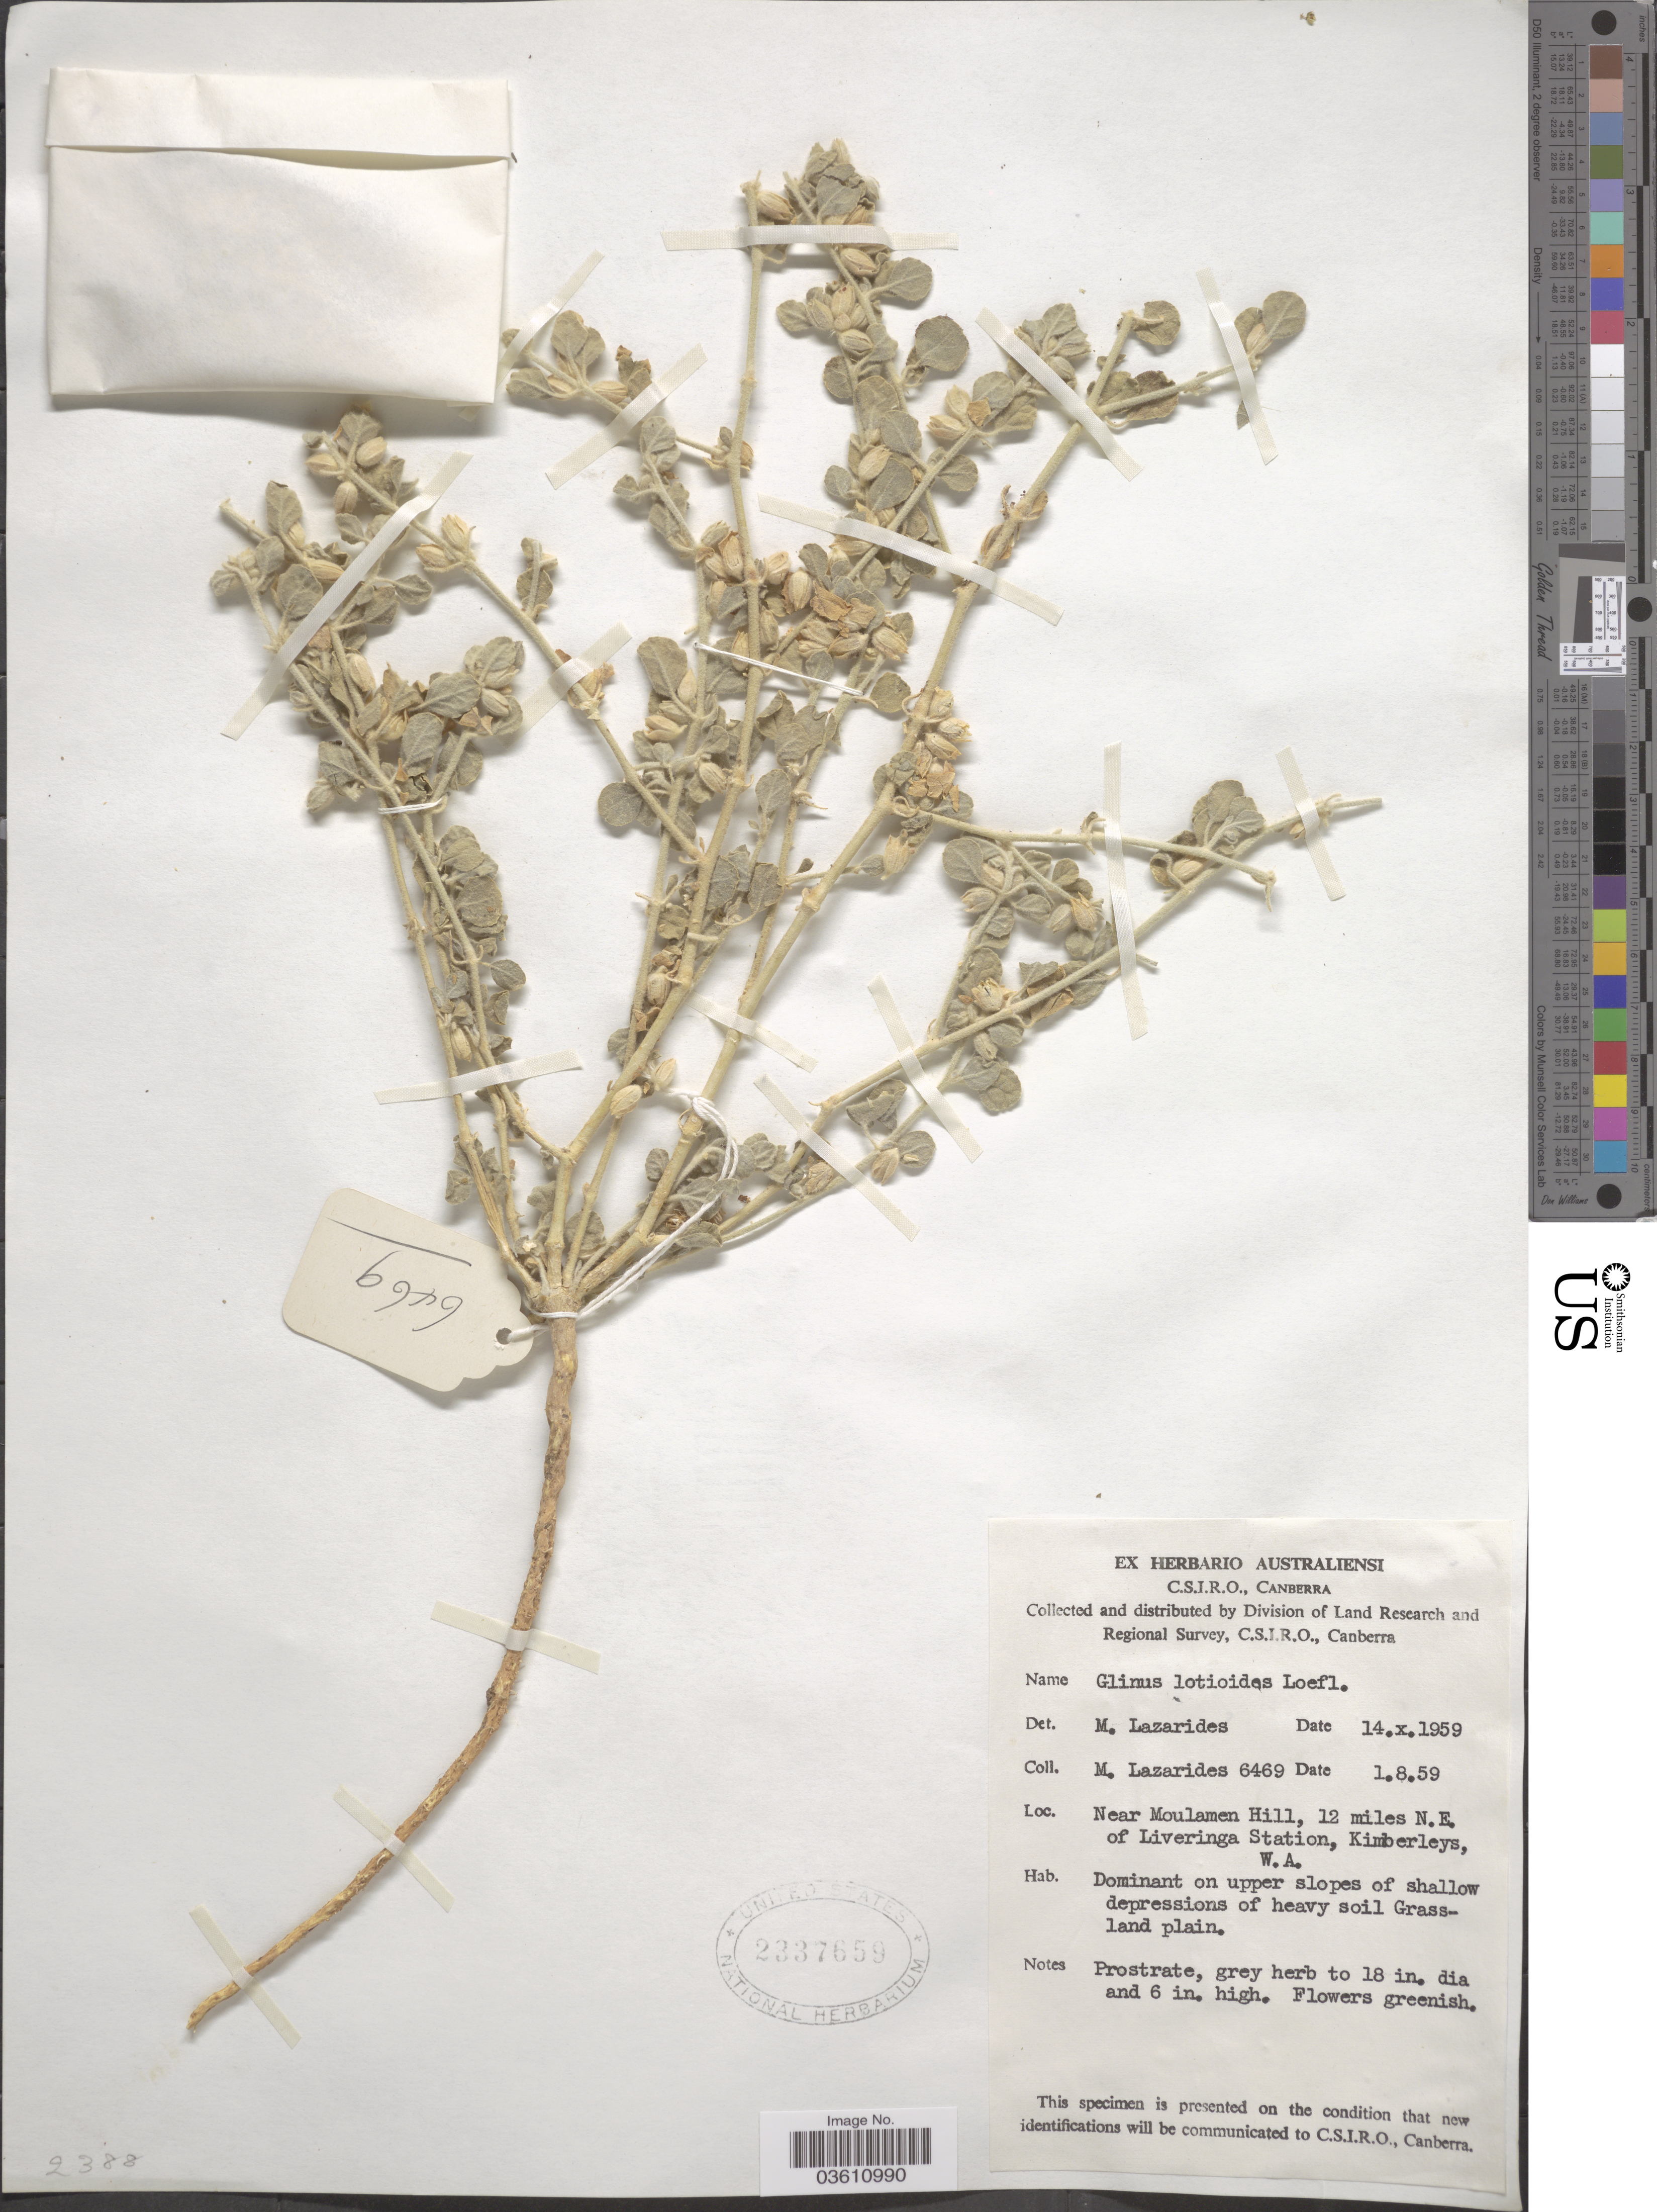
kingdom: Plantae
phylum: Tracheophyta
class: Magnoliopsida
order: Caryophyllales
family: Molluginaceae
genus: Glinus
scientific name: Glinus lotoides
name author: L.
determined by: Lazarides, M.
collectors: M. Lazarides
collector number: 6469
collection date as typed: Transcribed d/m/y: 1/8/59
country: Australia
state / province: Western Australia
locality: Near Moulamen Hill, 12 miles N.E. of Liveringa Station, Kimberleys.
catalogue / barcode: US 2337659